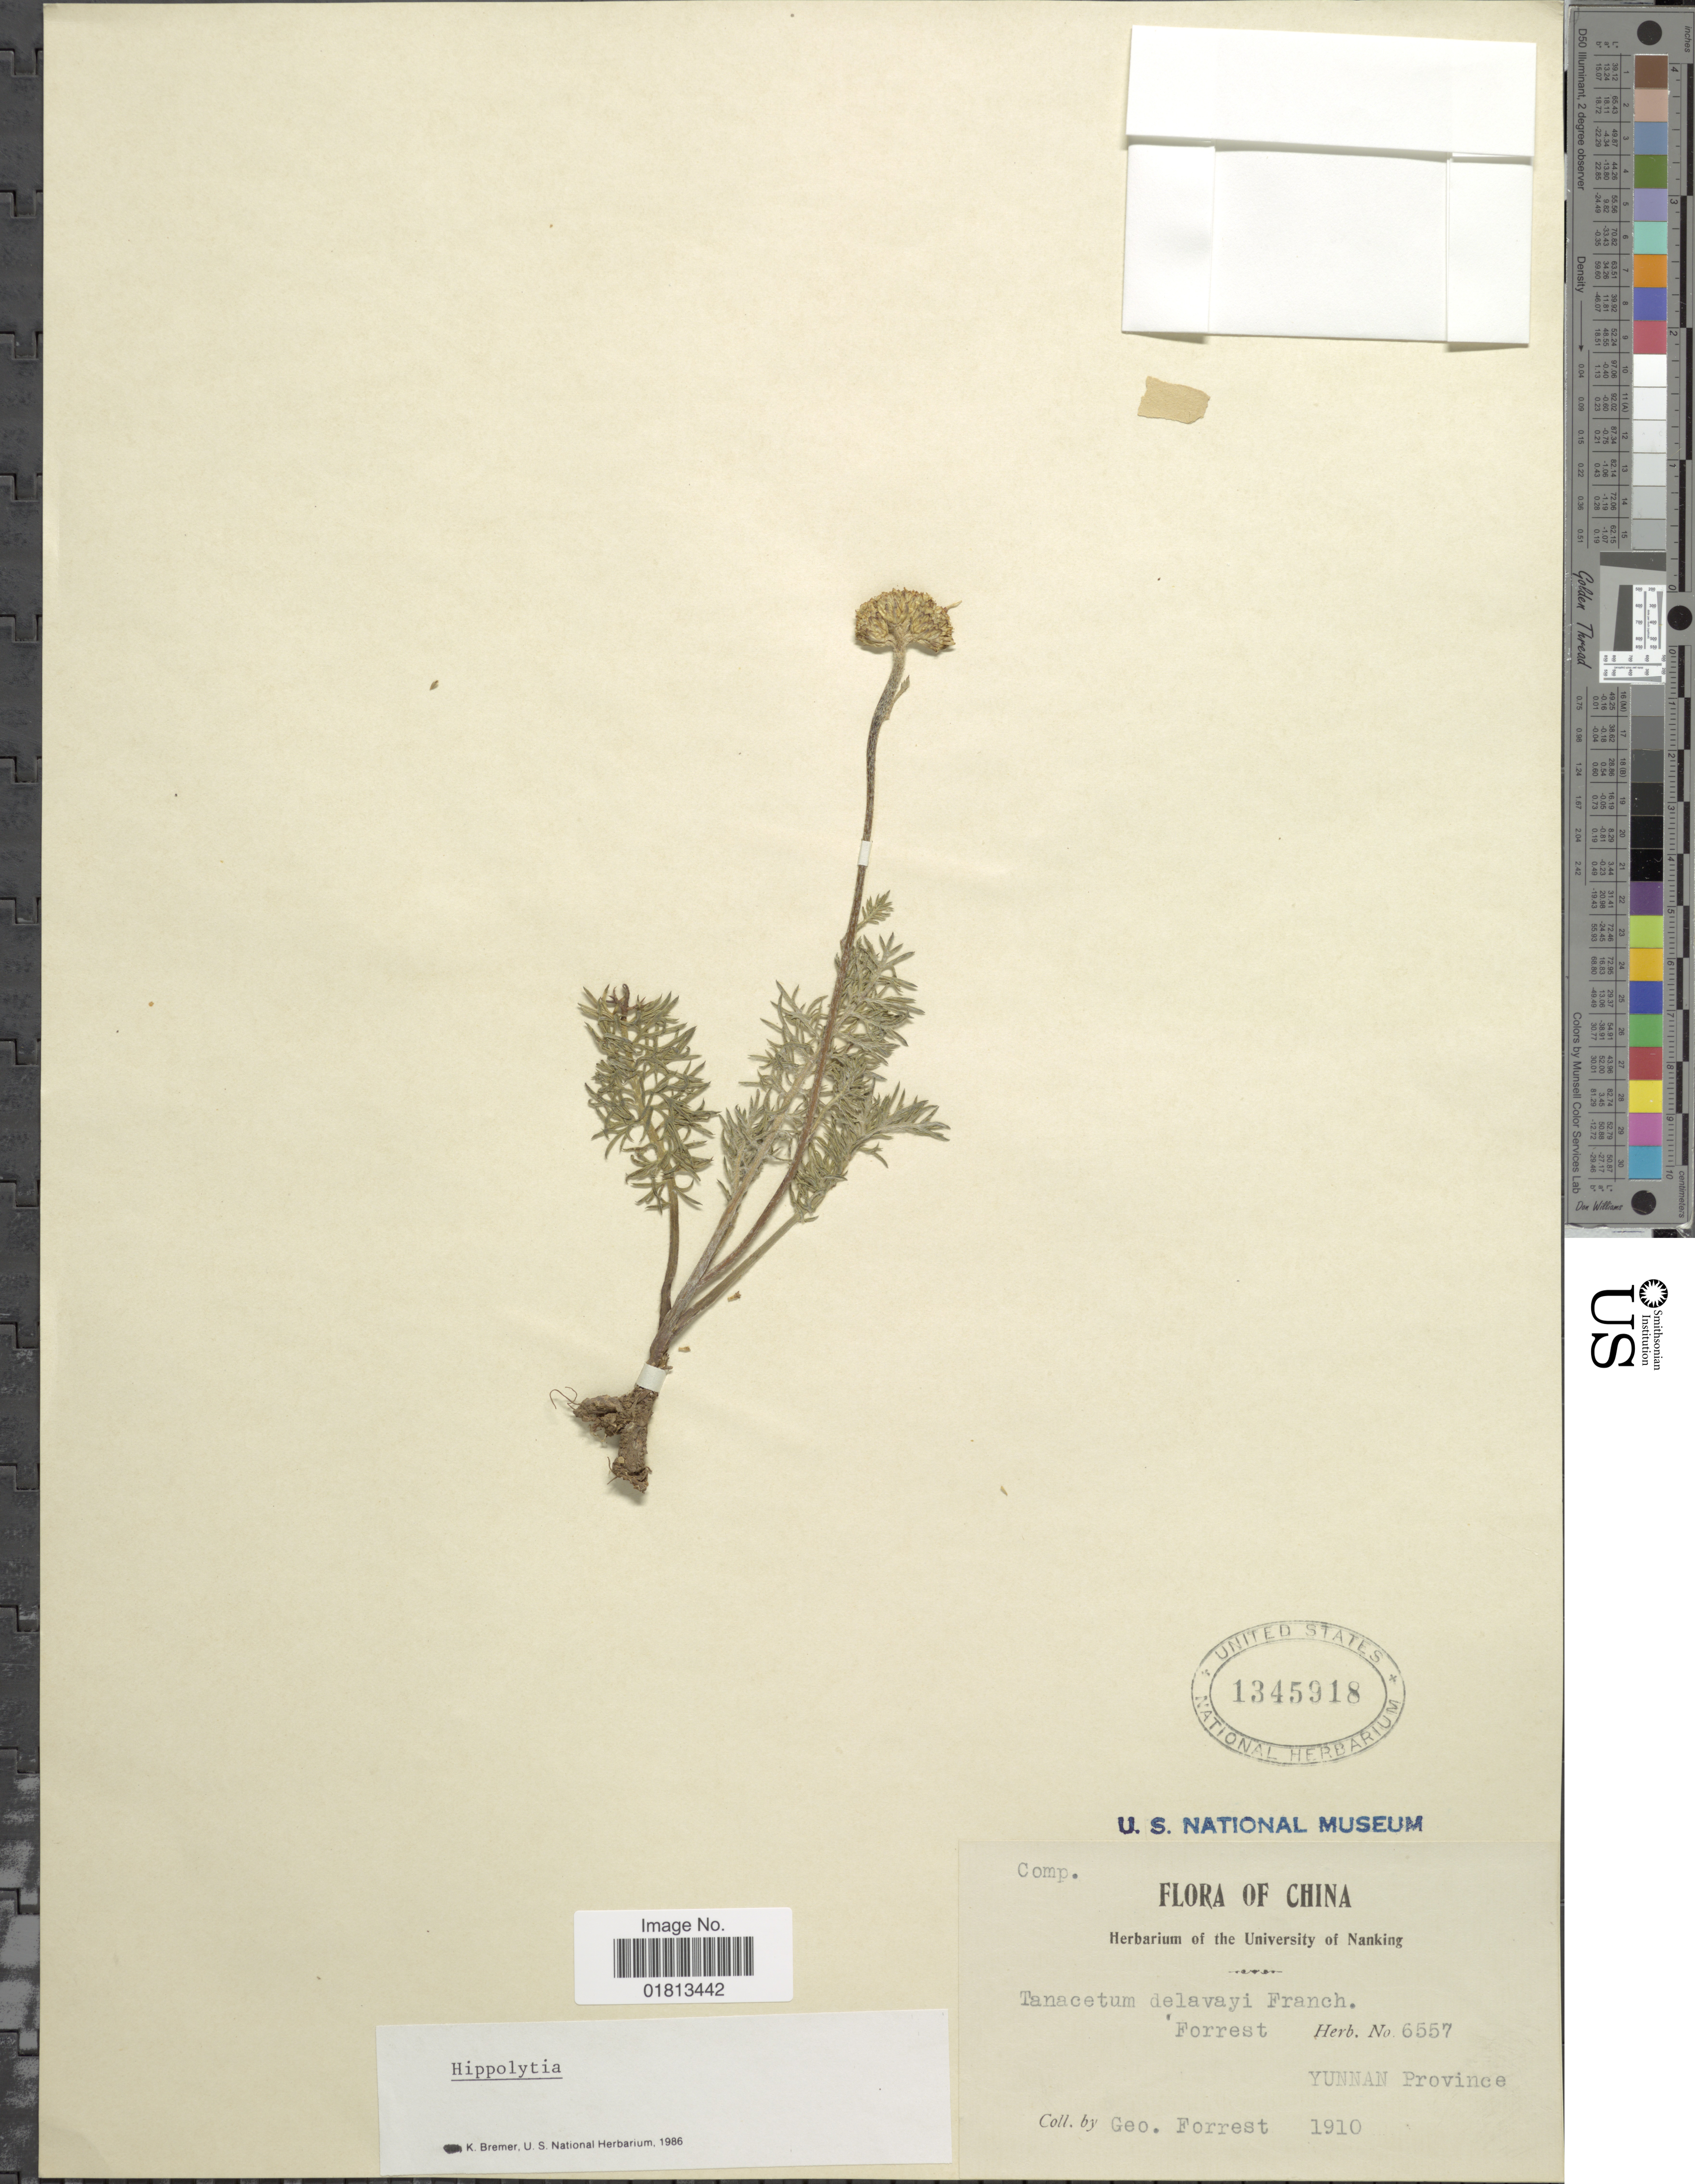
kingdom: Plantae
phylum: Tracheophyta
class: Magnoliopsida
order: Asterales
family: Asteraceae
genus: Hippolytia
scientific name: Hippolytia delavayi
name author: Franch.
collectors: G. Forrest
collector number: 6557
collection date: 1910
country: China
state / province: Yunnan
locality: Yunnan Province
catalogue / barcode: US 1345918